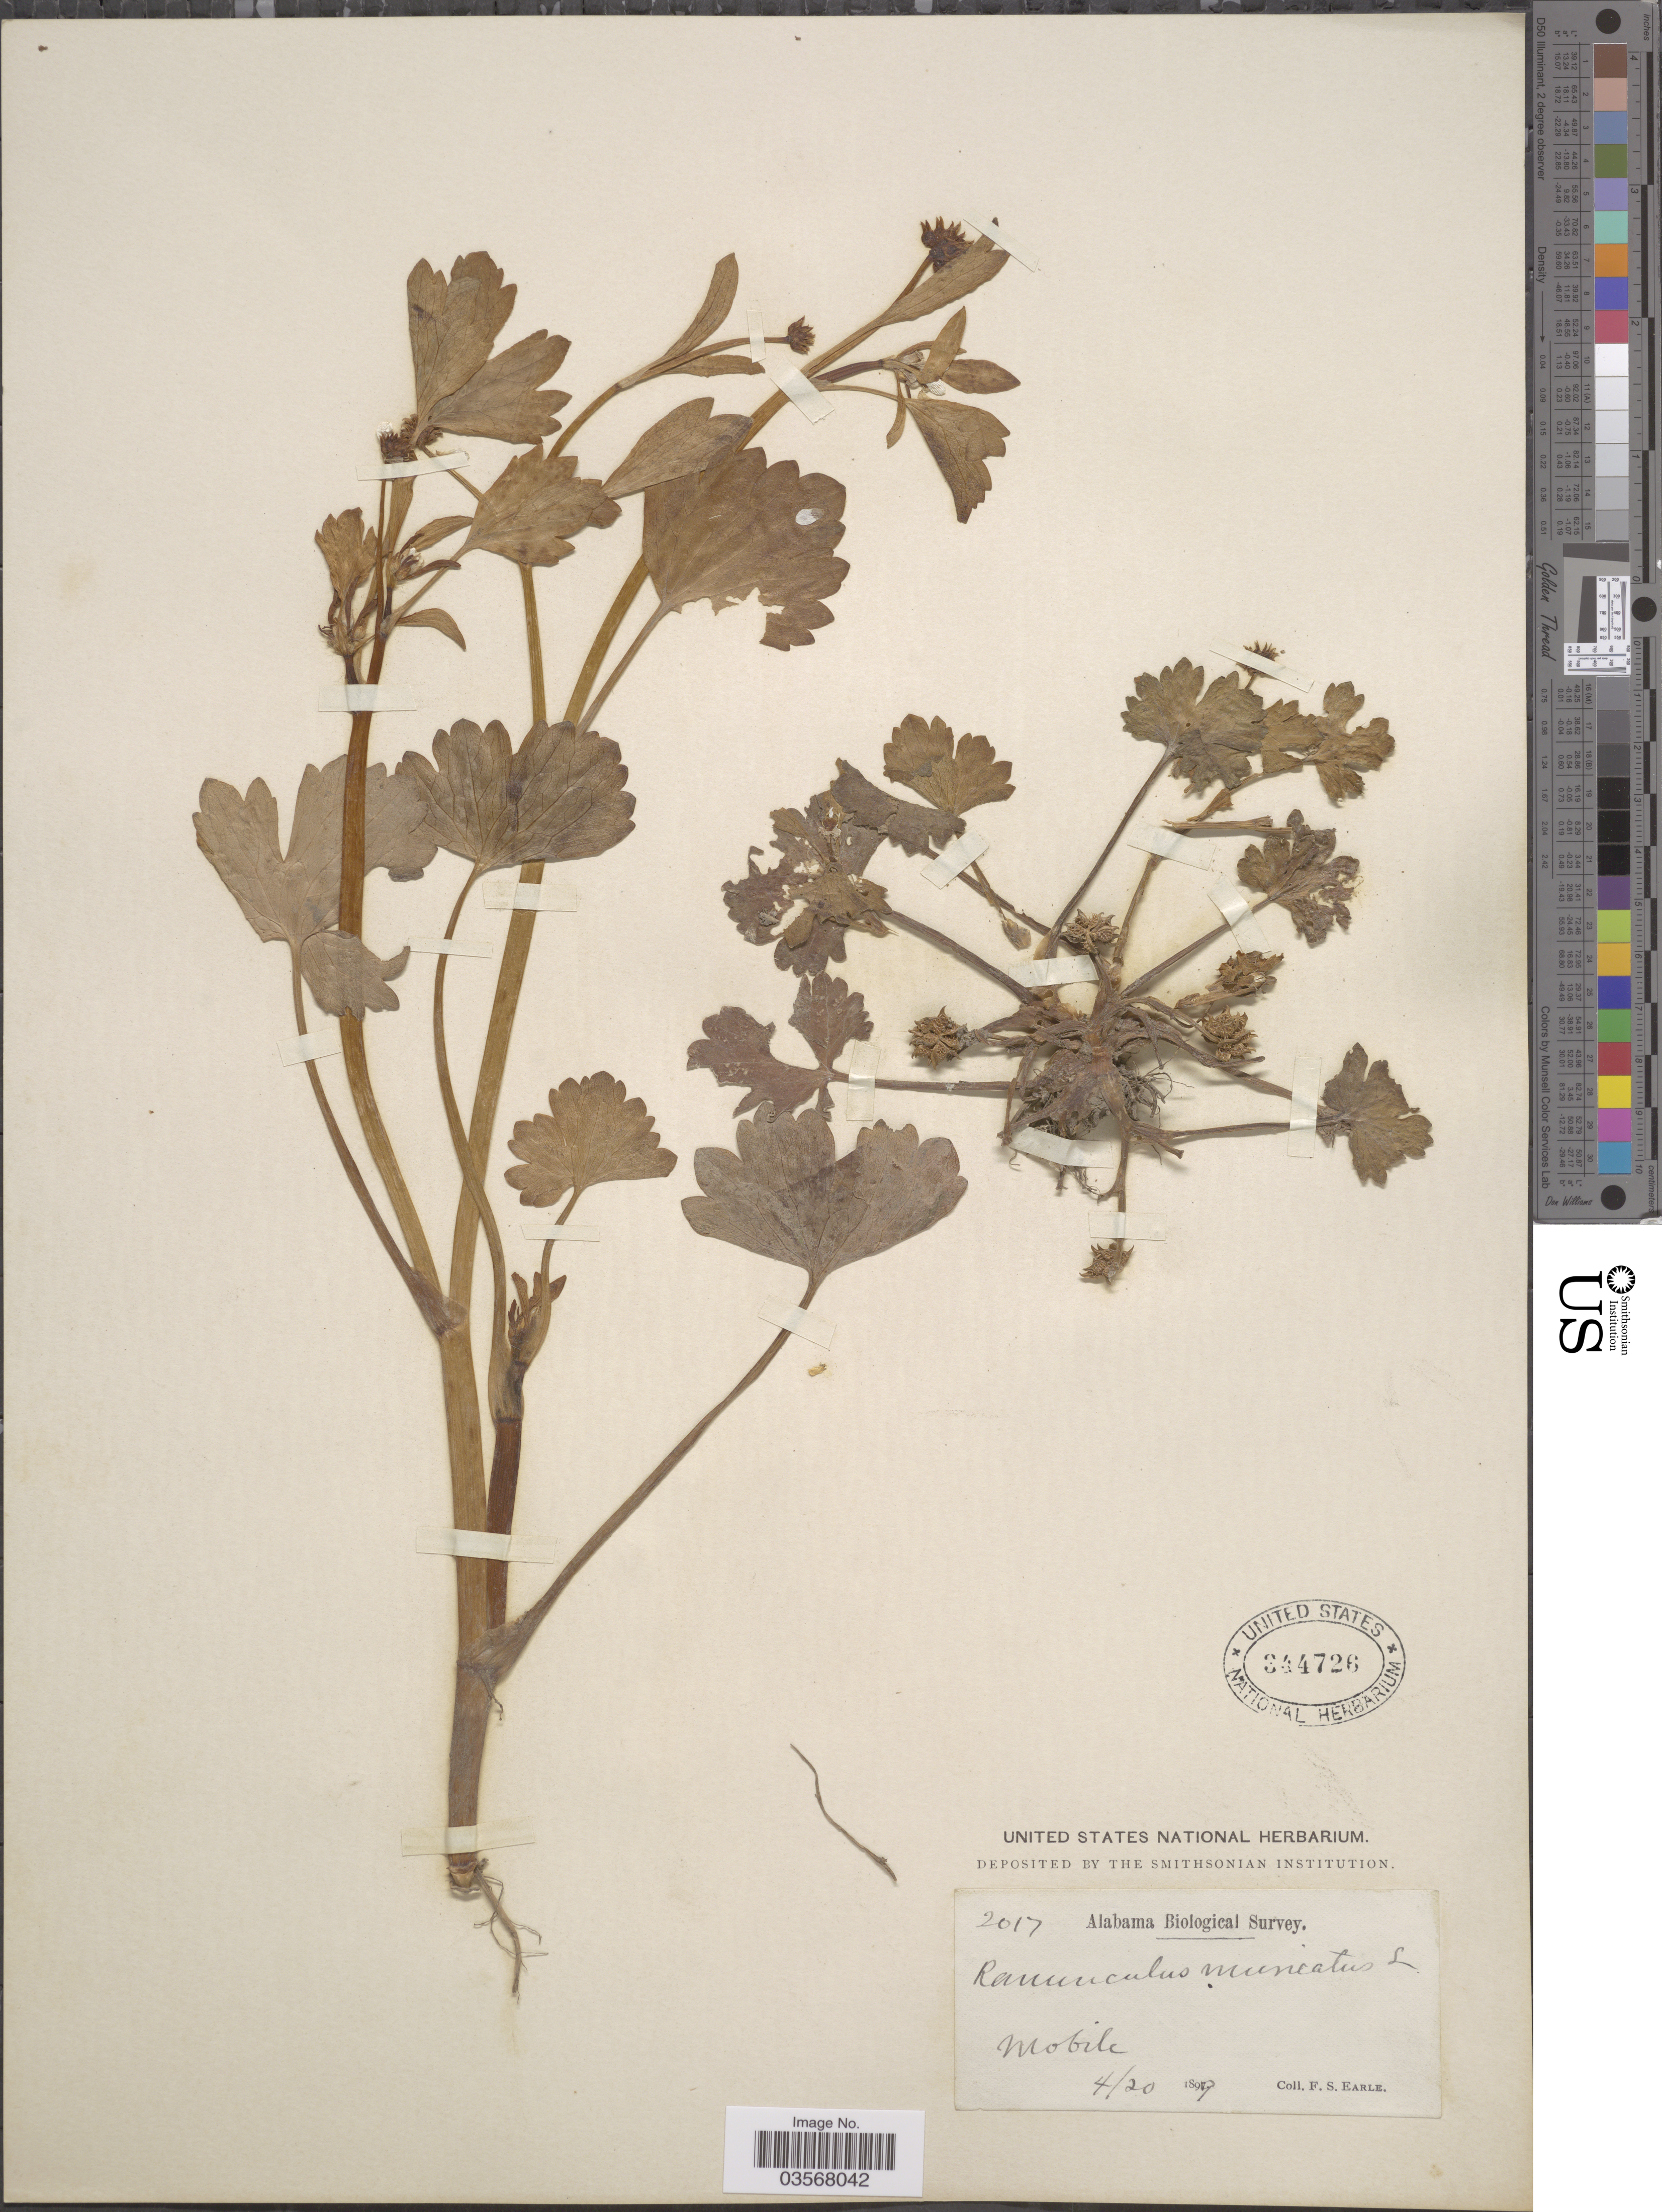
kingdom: Plantae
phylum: Tracheophyta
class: Magnoliopsida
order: Ranunculales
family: Ranunculaceae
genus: Ranunculus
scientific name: Ranunculus muricatus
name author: L.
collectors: F. S. Earle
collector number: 2017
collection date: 1899-04-20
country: United States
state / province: Alabama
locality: Mobile.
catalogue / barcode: US 344726